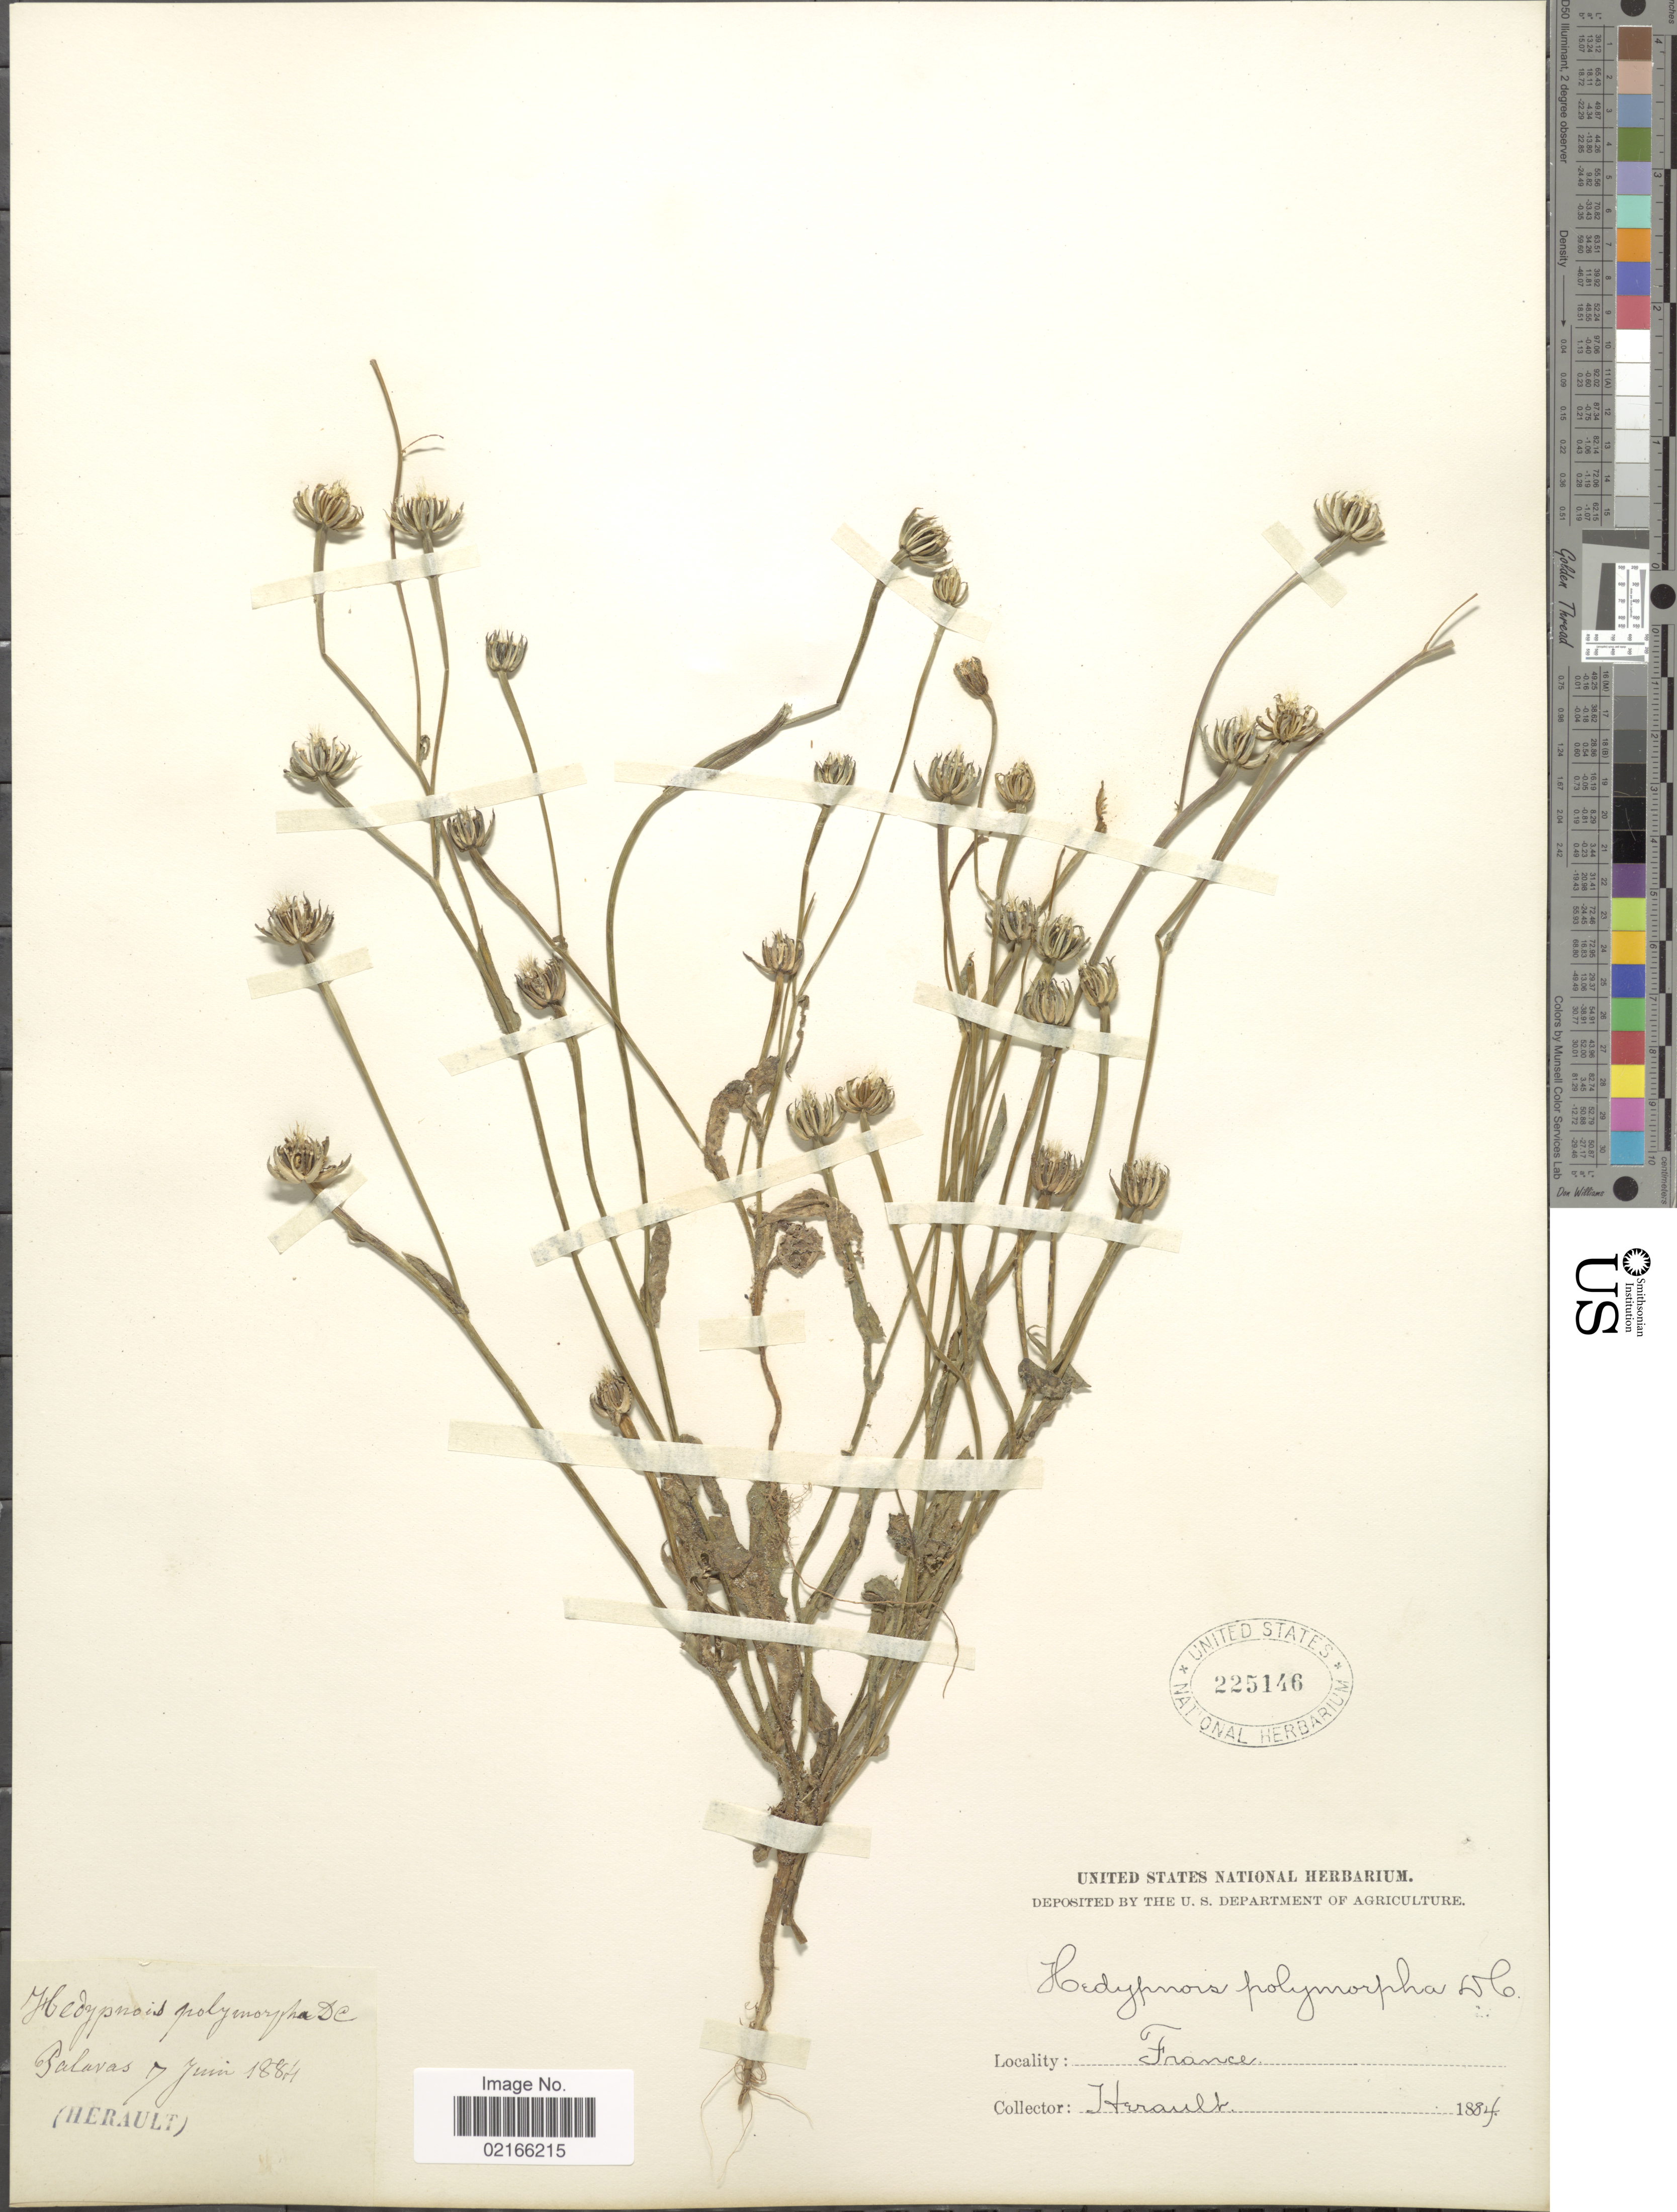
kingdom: Plantae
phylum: Tracheophyta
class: Magnoliopsida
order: Asterales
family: Asteraceae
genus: Hedypnois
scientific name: Hedypnois polymorpha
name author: DC.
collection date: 1884-06-07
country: France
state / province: Occitanie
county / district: Hérault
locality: Balavas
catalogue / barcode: US 225146